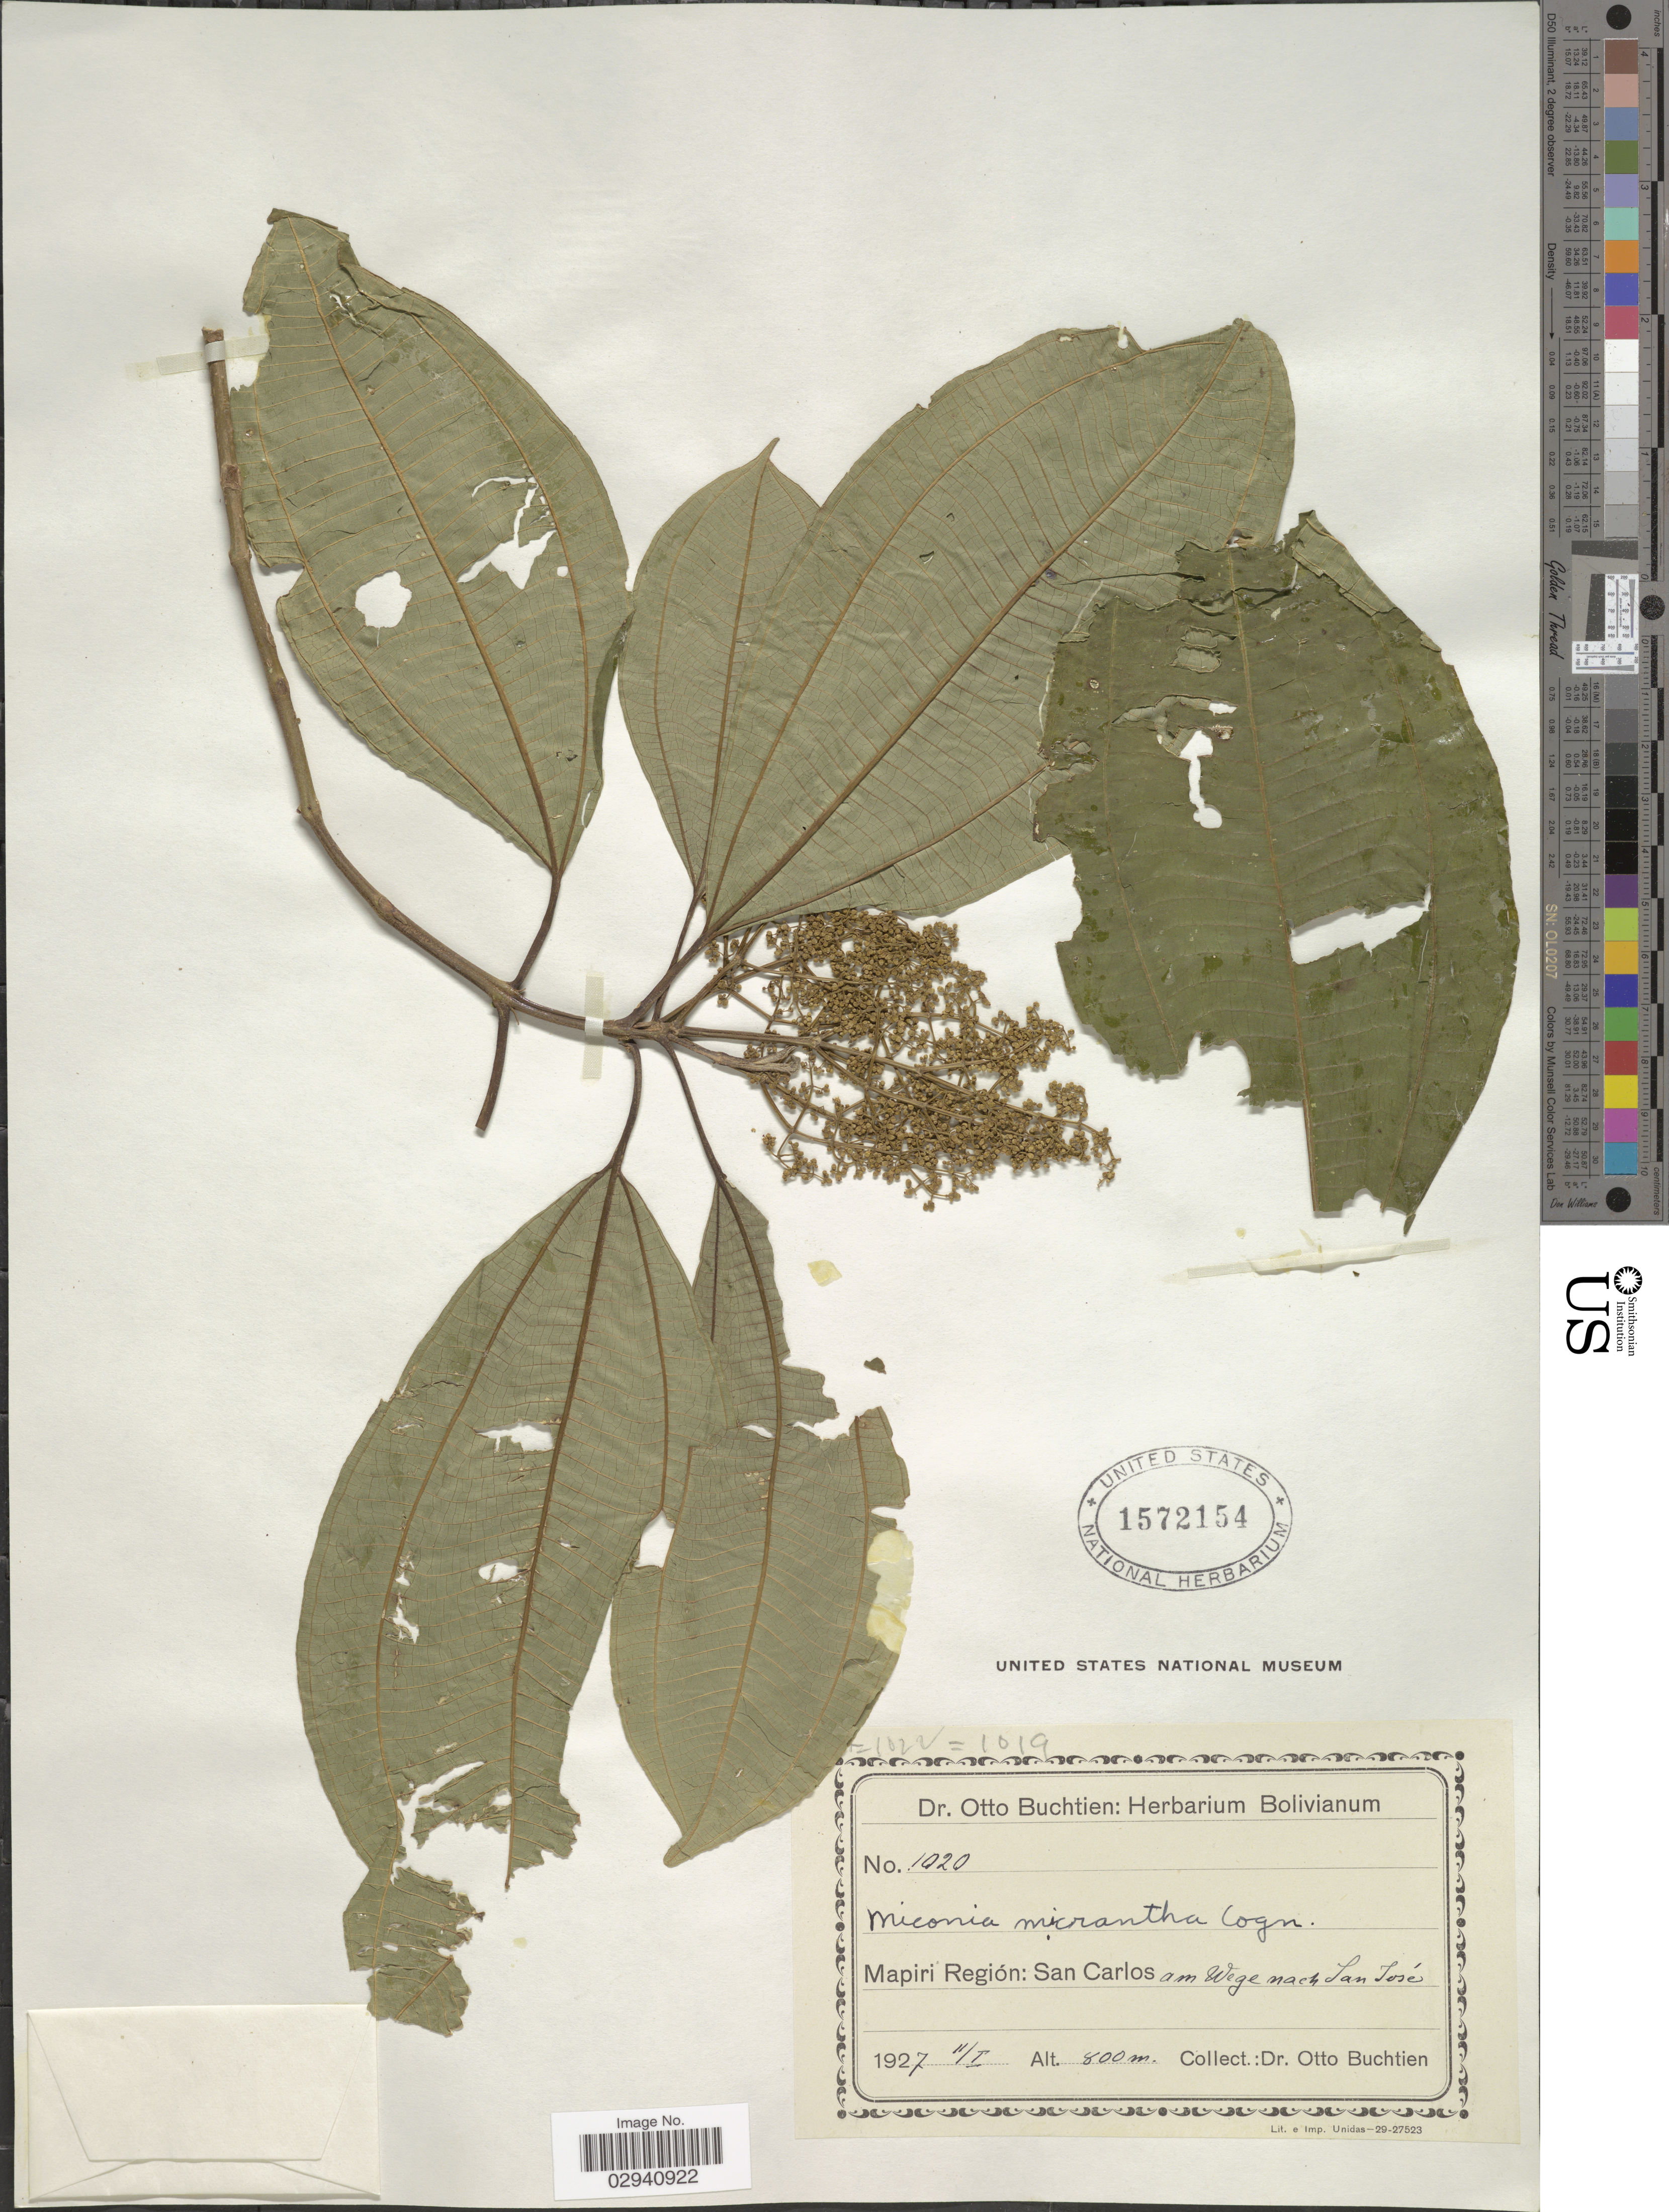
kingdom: Plantae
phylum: Tracheophyta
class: Magnoliopsida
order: Myrtales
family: Melastomataceae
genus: Miconia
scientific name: Miconia micrantha Pittier, nom. illeg.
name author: Pittier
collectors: O. Buchtien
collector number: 1020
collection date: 1927-01-11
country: Bolivia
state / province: La Paz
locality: Mapiri Región: San Carlos am Wege nach San José.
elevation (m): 800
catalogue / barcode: US 1572154